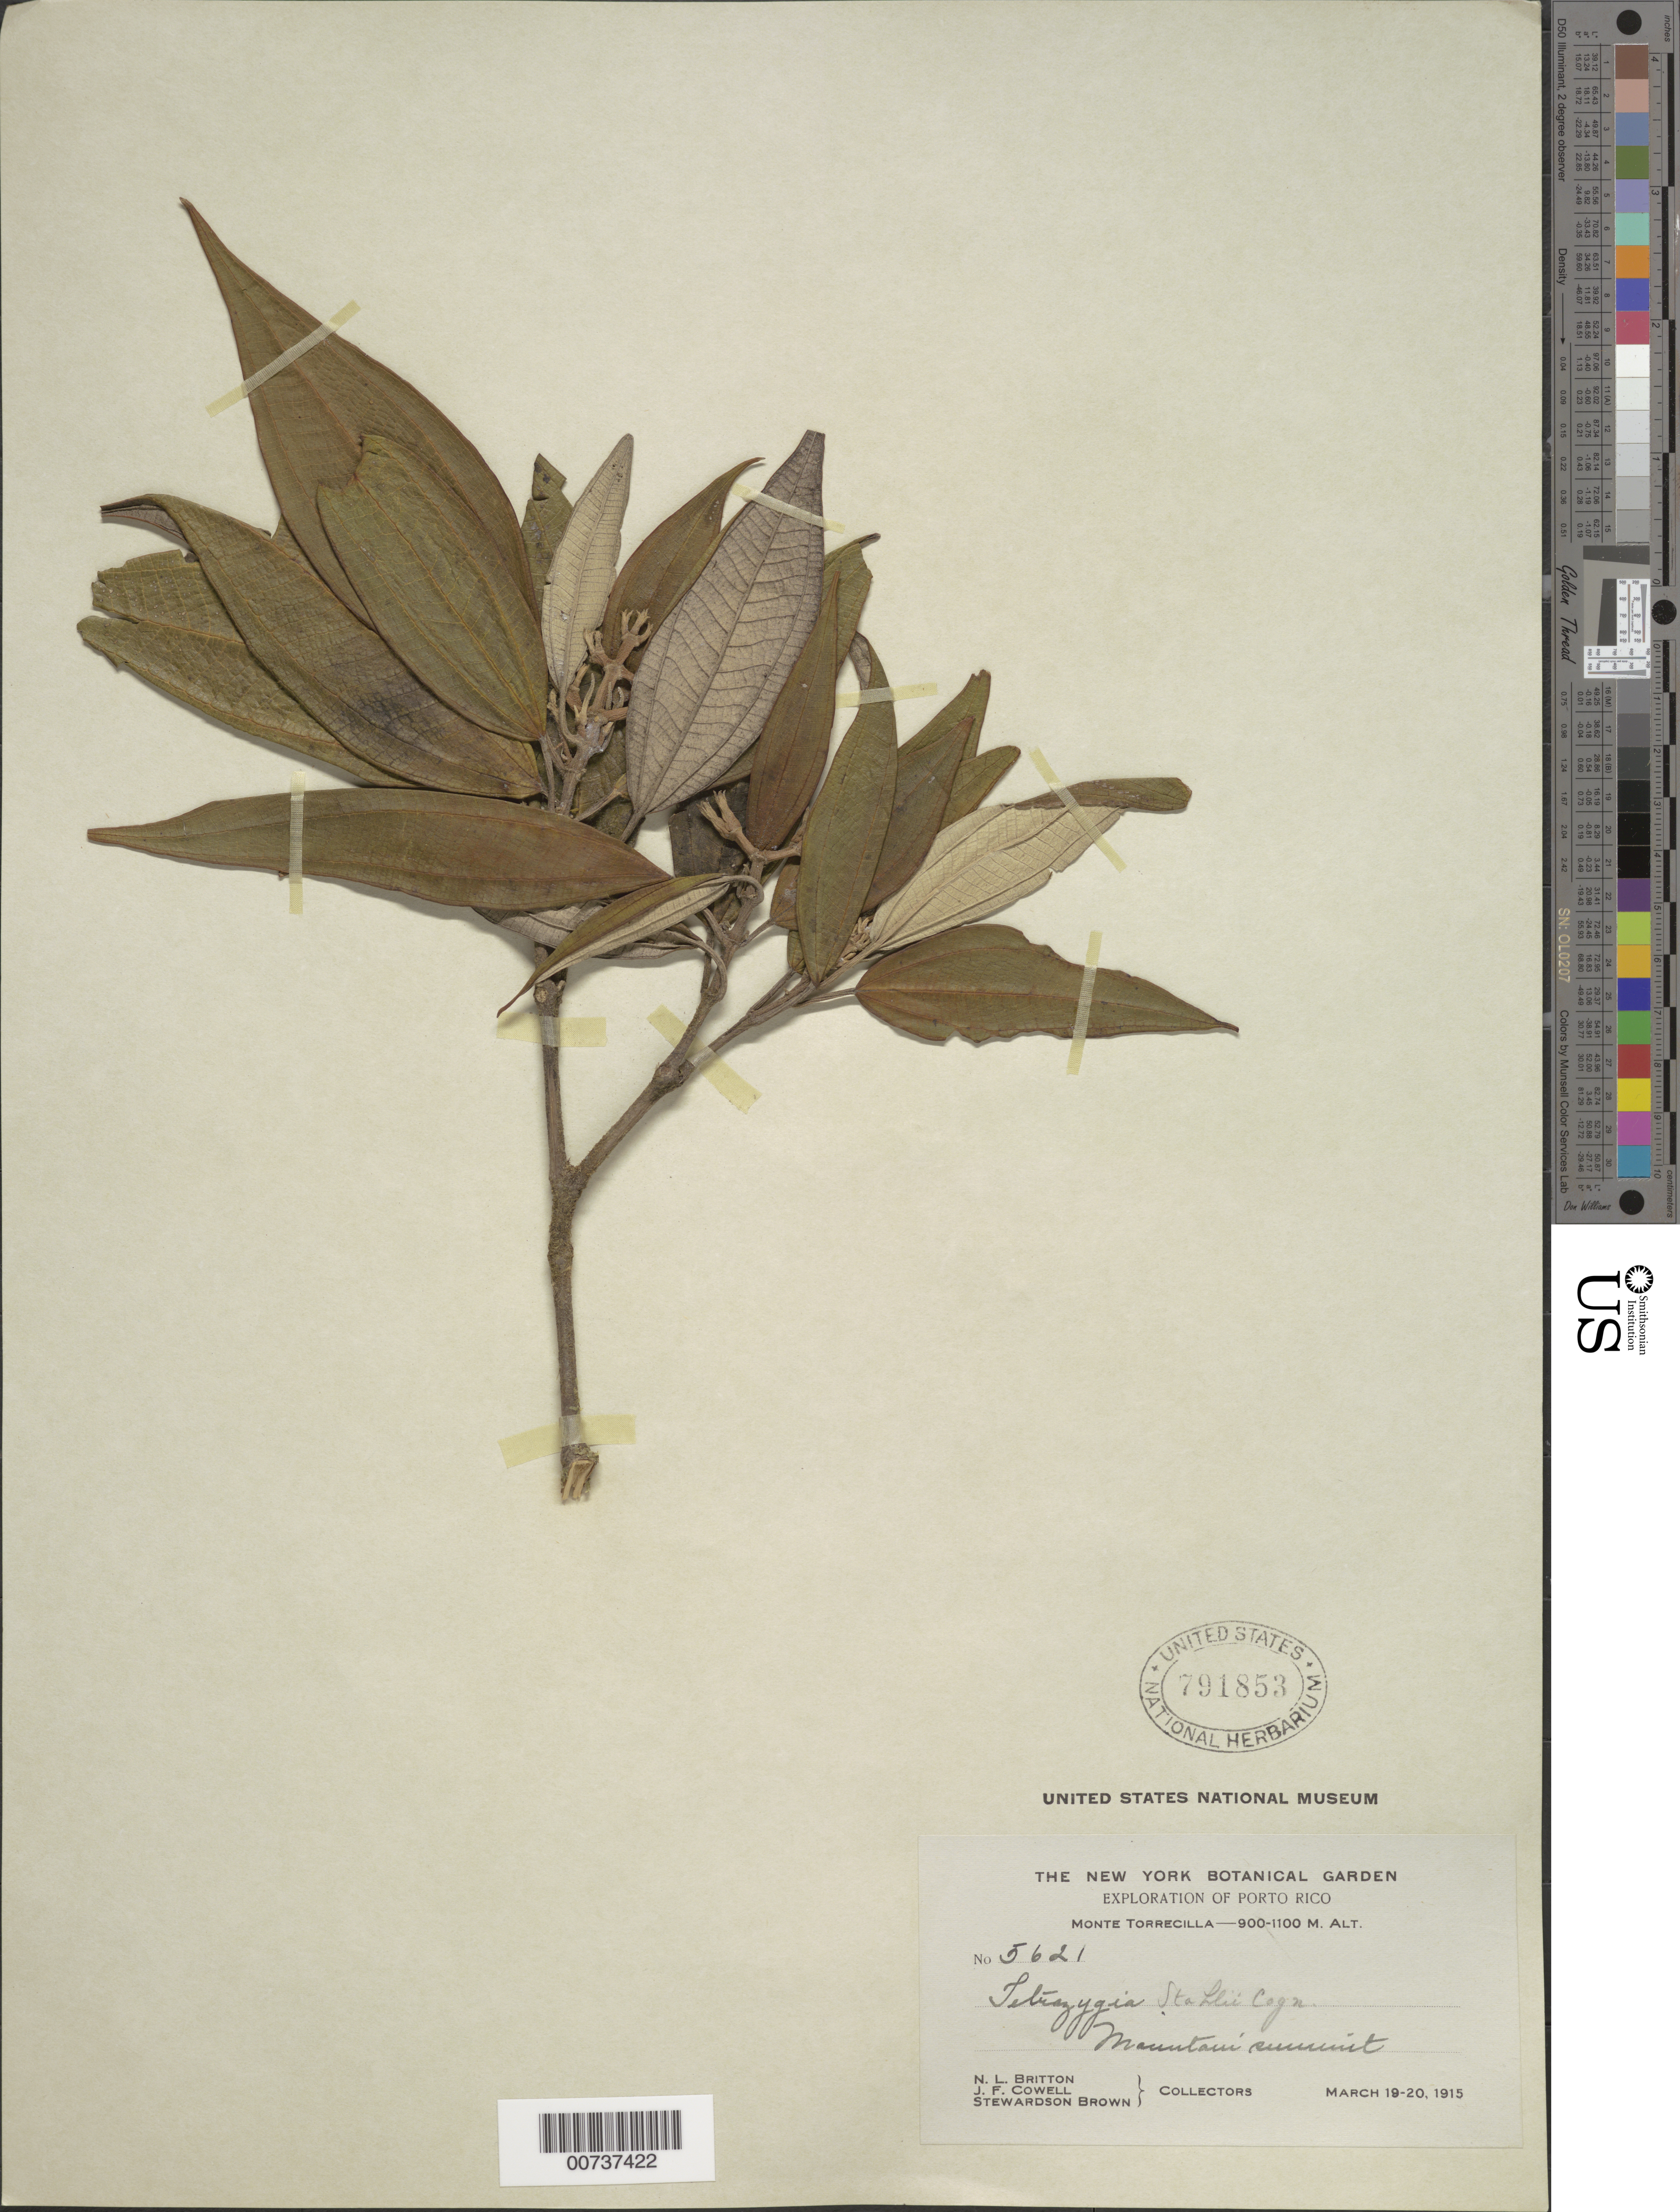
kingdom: Plantae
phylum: Tracheophyta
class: Magnoliopsida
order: Myrtales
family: Melastomataceae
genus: Tetrazygia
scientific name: Tetrazygia urbanii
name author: Cogn.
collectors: N. Britton, J. F. Cowell & S. Brown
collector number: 5621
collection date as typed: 19 Mar 1915 to 20 Mar 1915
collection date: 1915-03-19/1915-03-20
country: Puerto Rico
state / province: Barranquitas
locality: Monte Torrecilla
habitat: Mountain summit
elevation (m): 900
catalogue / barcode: US 791853